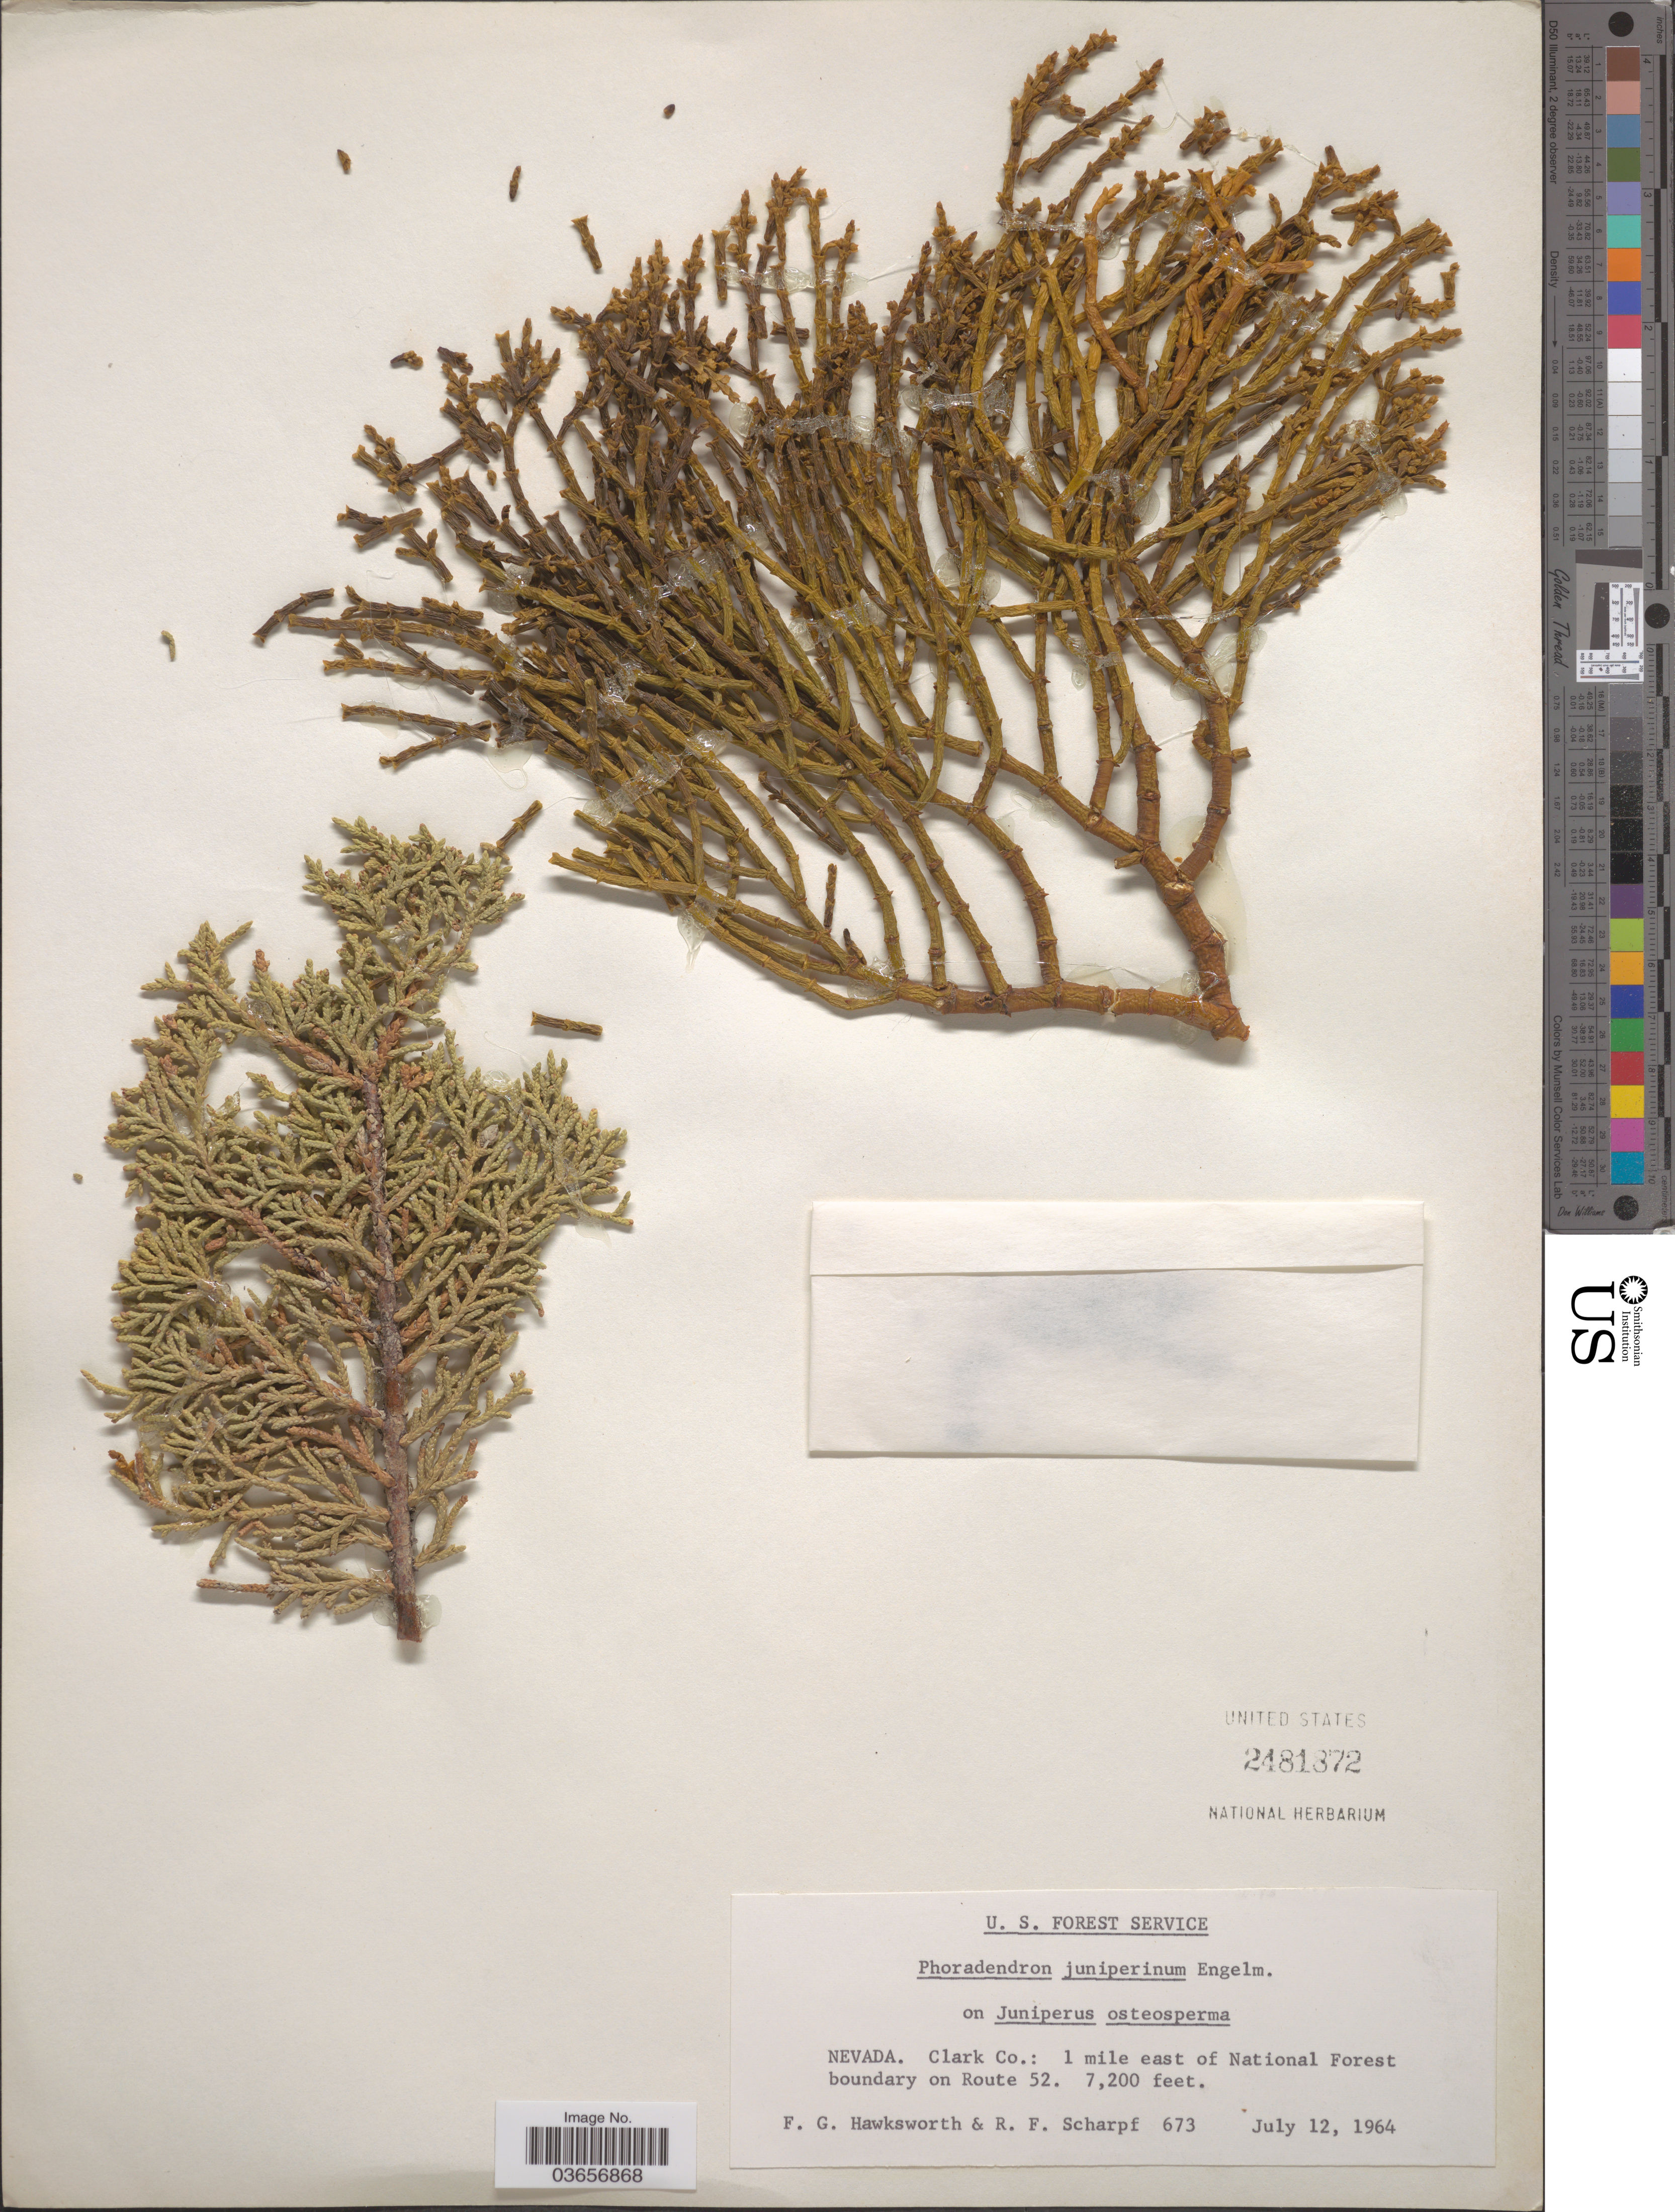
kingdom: Plantae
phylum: Tracheophyta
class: Magnoliopsida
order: Santalales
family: Viscaceae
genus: Phoradendron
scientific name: Phoradendron juniperinum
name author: Engelm. ex A. Gray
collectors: F. G. Hawksworth & R. F. Scharpf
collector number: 673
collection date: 1964-07-12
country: United States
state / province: Nevada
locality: Clark Co.: 1 mile east of National Forest boundary on Route 52.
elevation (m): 2195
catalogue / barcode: US 2481872